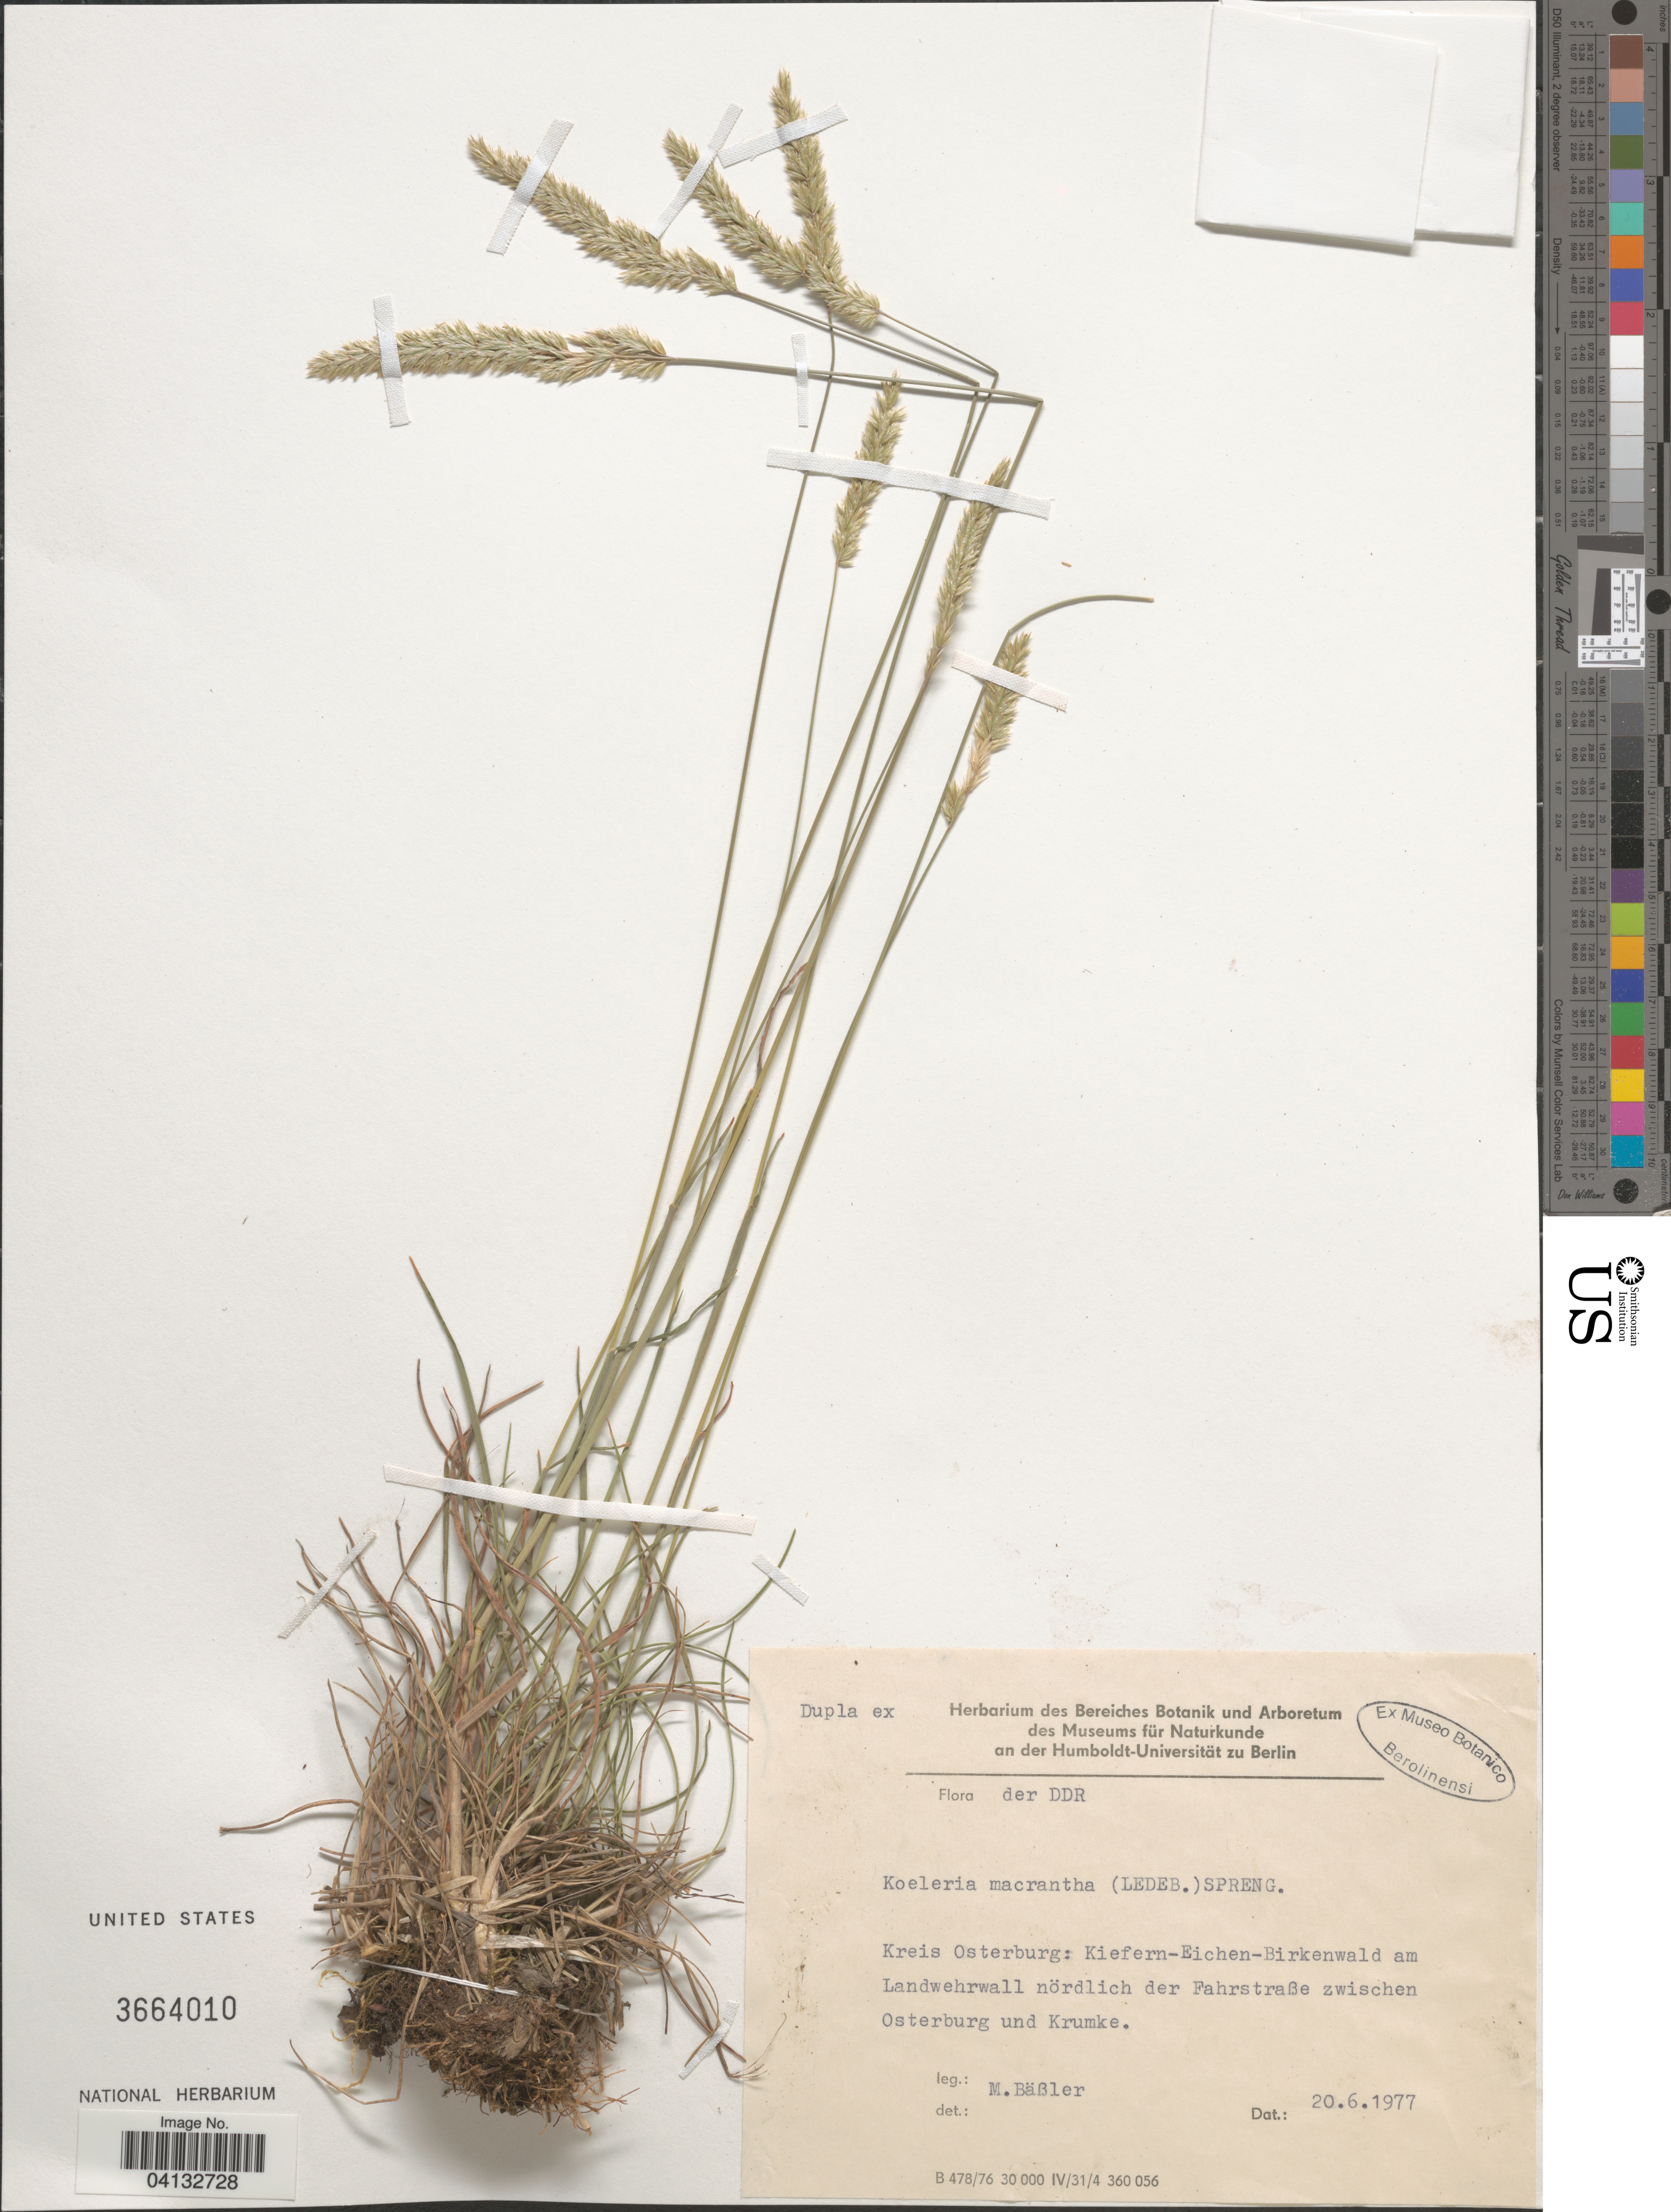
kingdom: Plantae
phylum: Tracheophyta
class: Liliopsida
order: Poales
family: Poaceae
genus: Koeleria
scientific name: Koeleria macrantha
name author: (Ledeb.) Schult.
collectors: M. Babler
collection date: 1977-06-20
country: Germany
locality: DDR. Kreis Osterburg: Kiefern-Eichen-Birkenwald am Landwehrwall nördlich der Fahrstraße zwischen Osterburg und Krumke.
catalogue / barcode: US 3664010